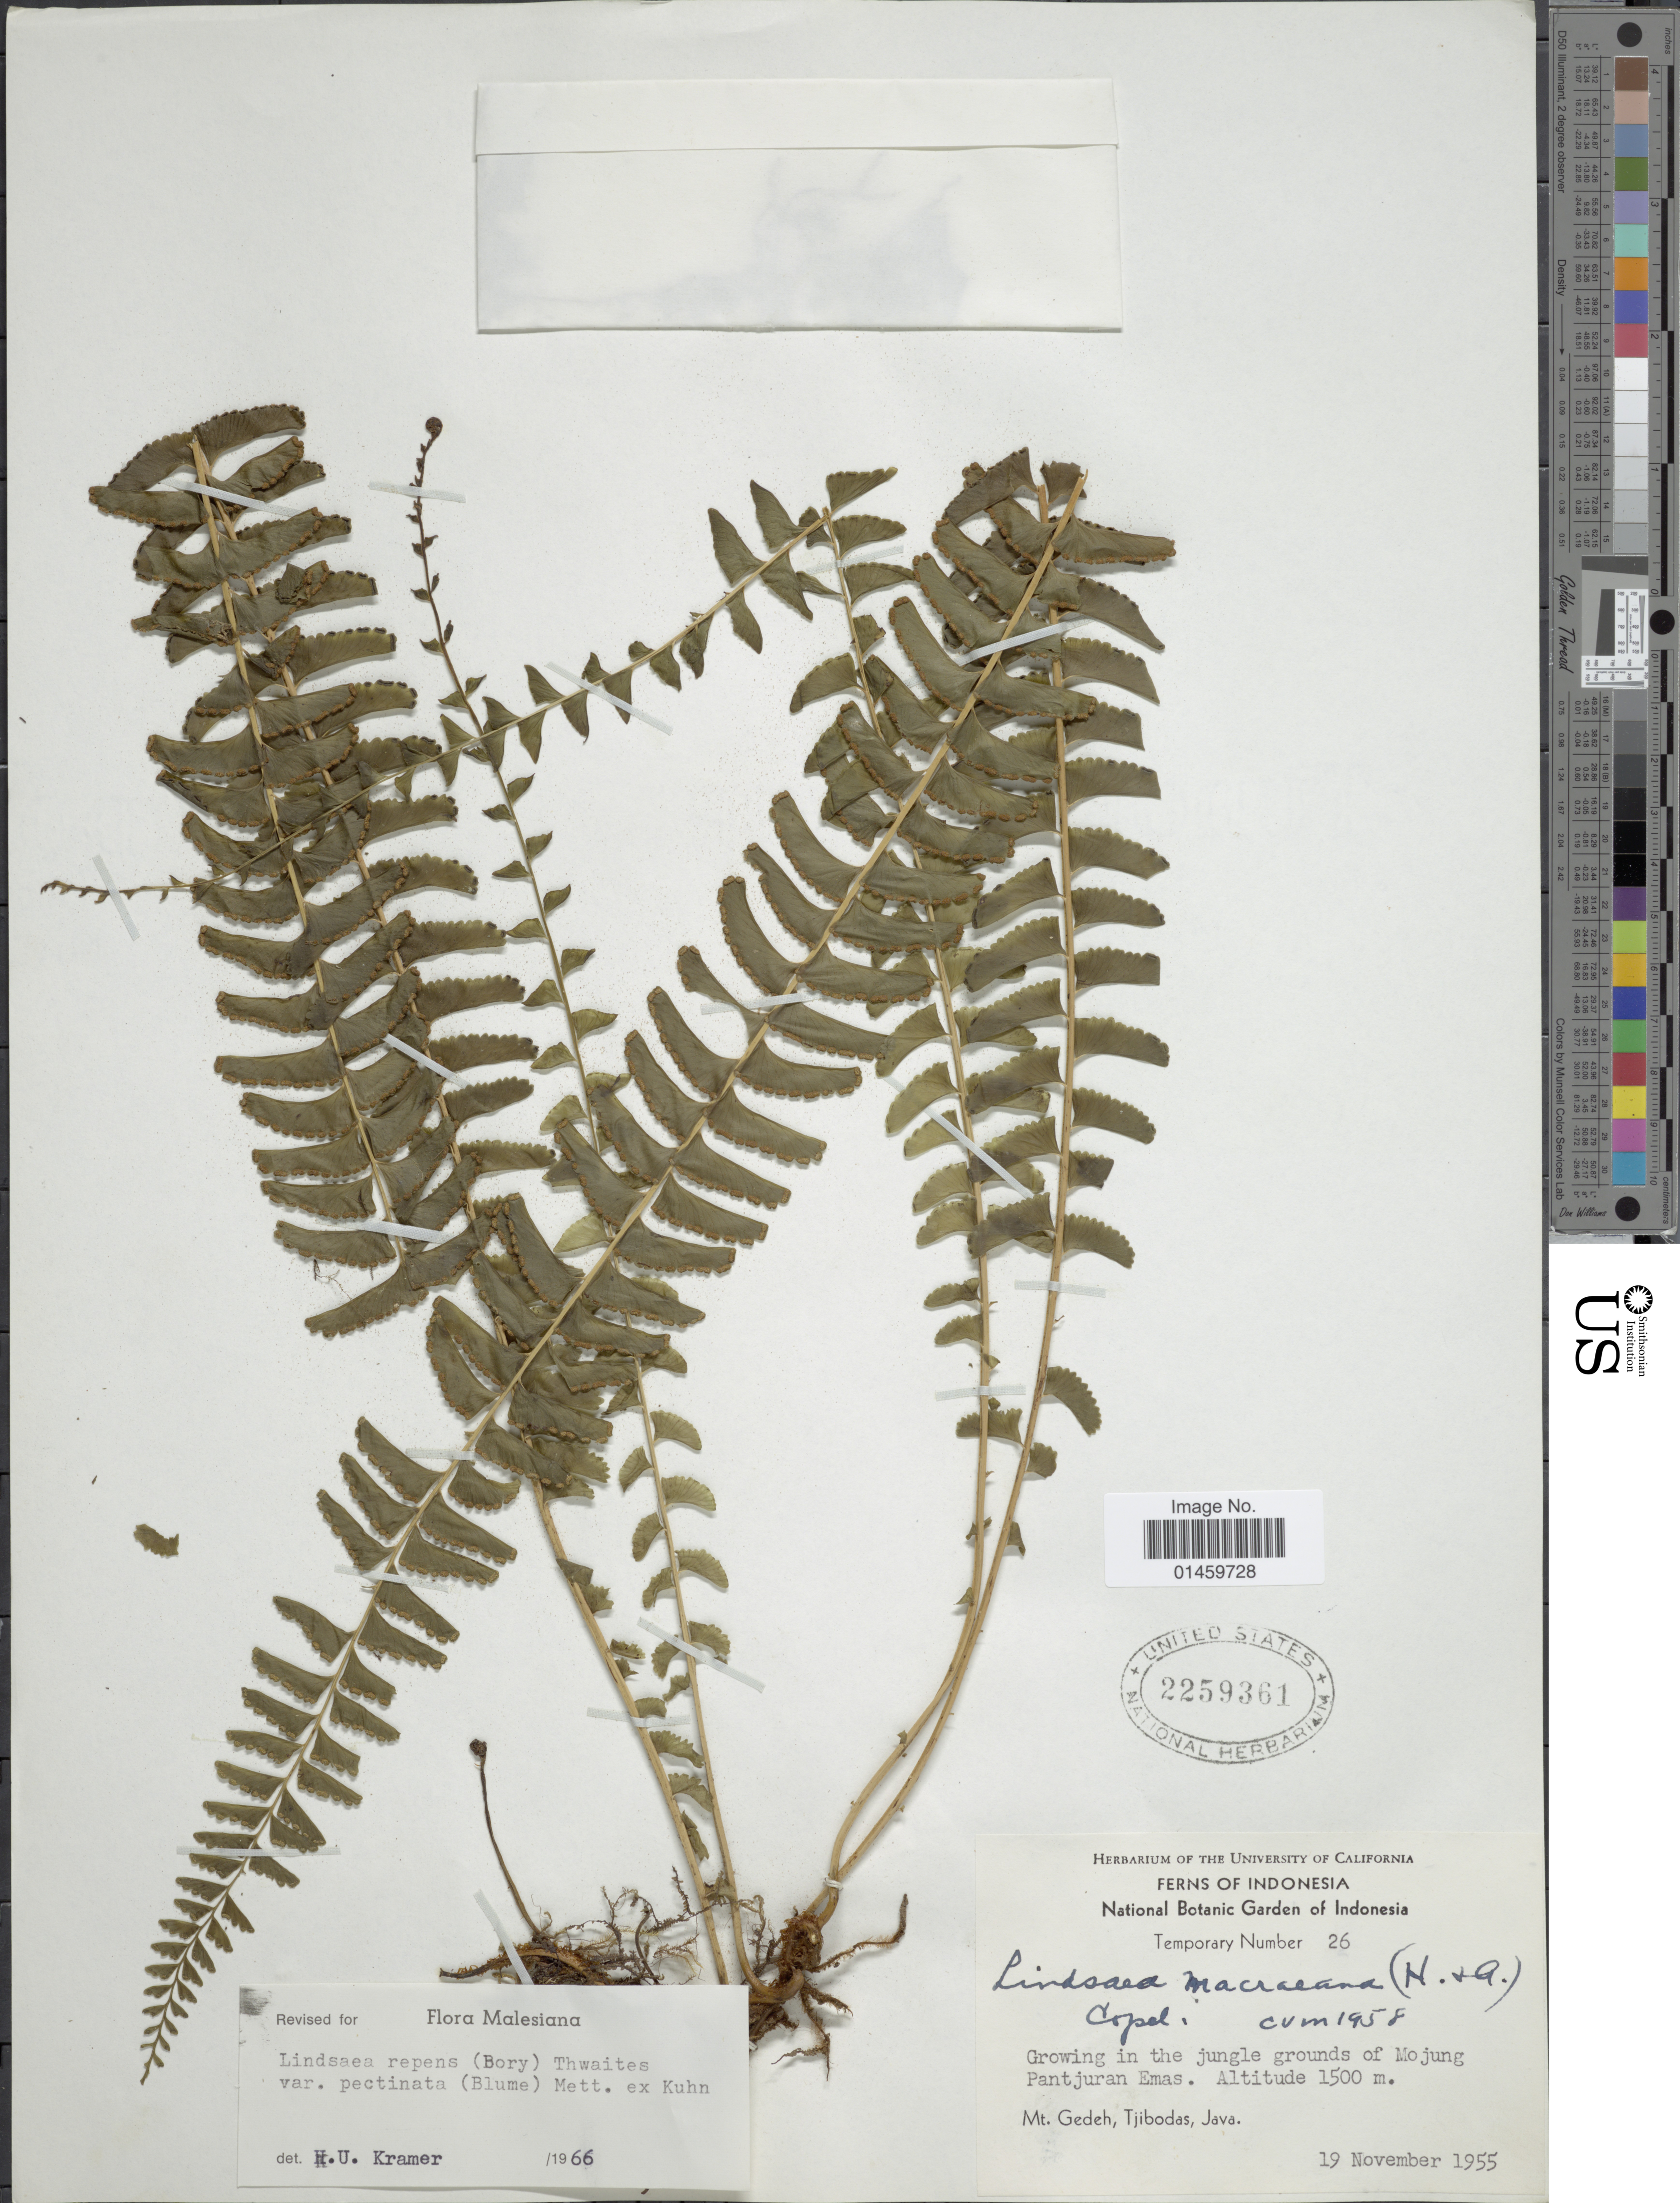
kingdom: Plantae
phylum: Tracheophyta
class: Polypodiopsida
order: Polypodiales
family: Lindsaeaceae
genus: Lindsaea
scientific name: Lindsaea repens var. pectinata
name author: (Blume) Mett.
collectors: National Botanic Garden of Indonesia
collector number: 26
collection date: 1955-11-19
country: Indonesia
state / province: Java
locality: Growing in the jungle grounds of Mojung Pantjuran Emas. Mt. Gedeh, Tjibodas.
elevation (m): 1500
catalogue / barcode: US 2259361